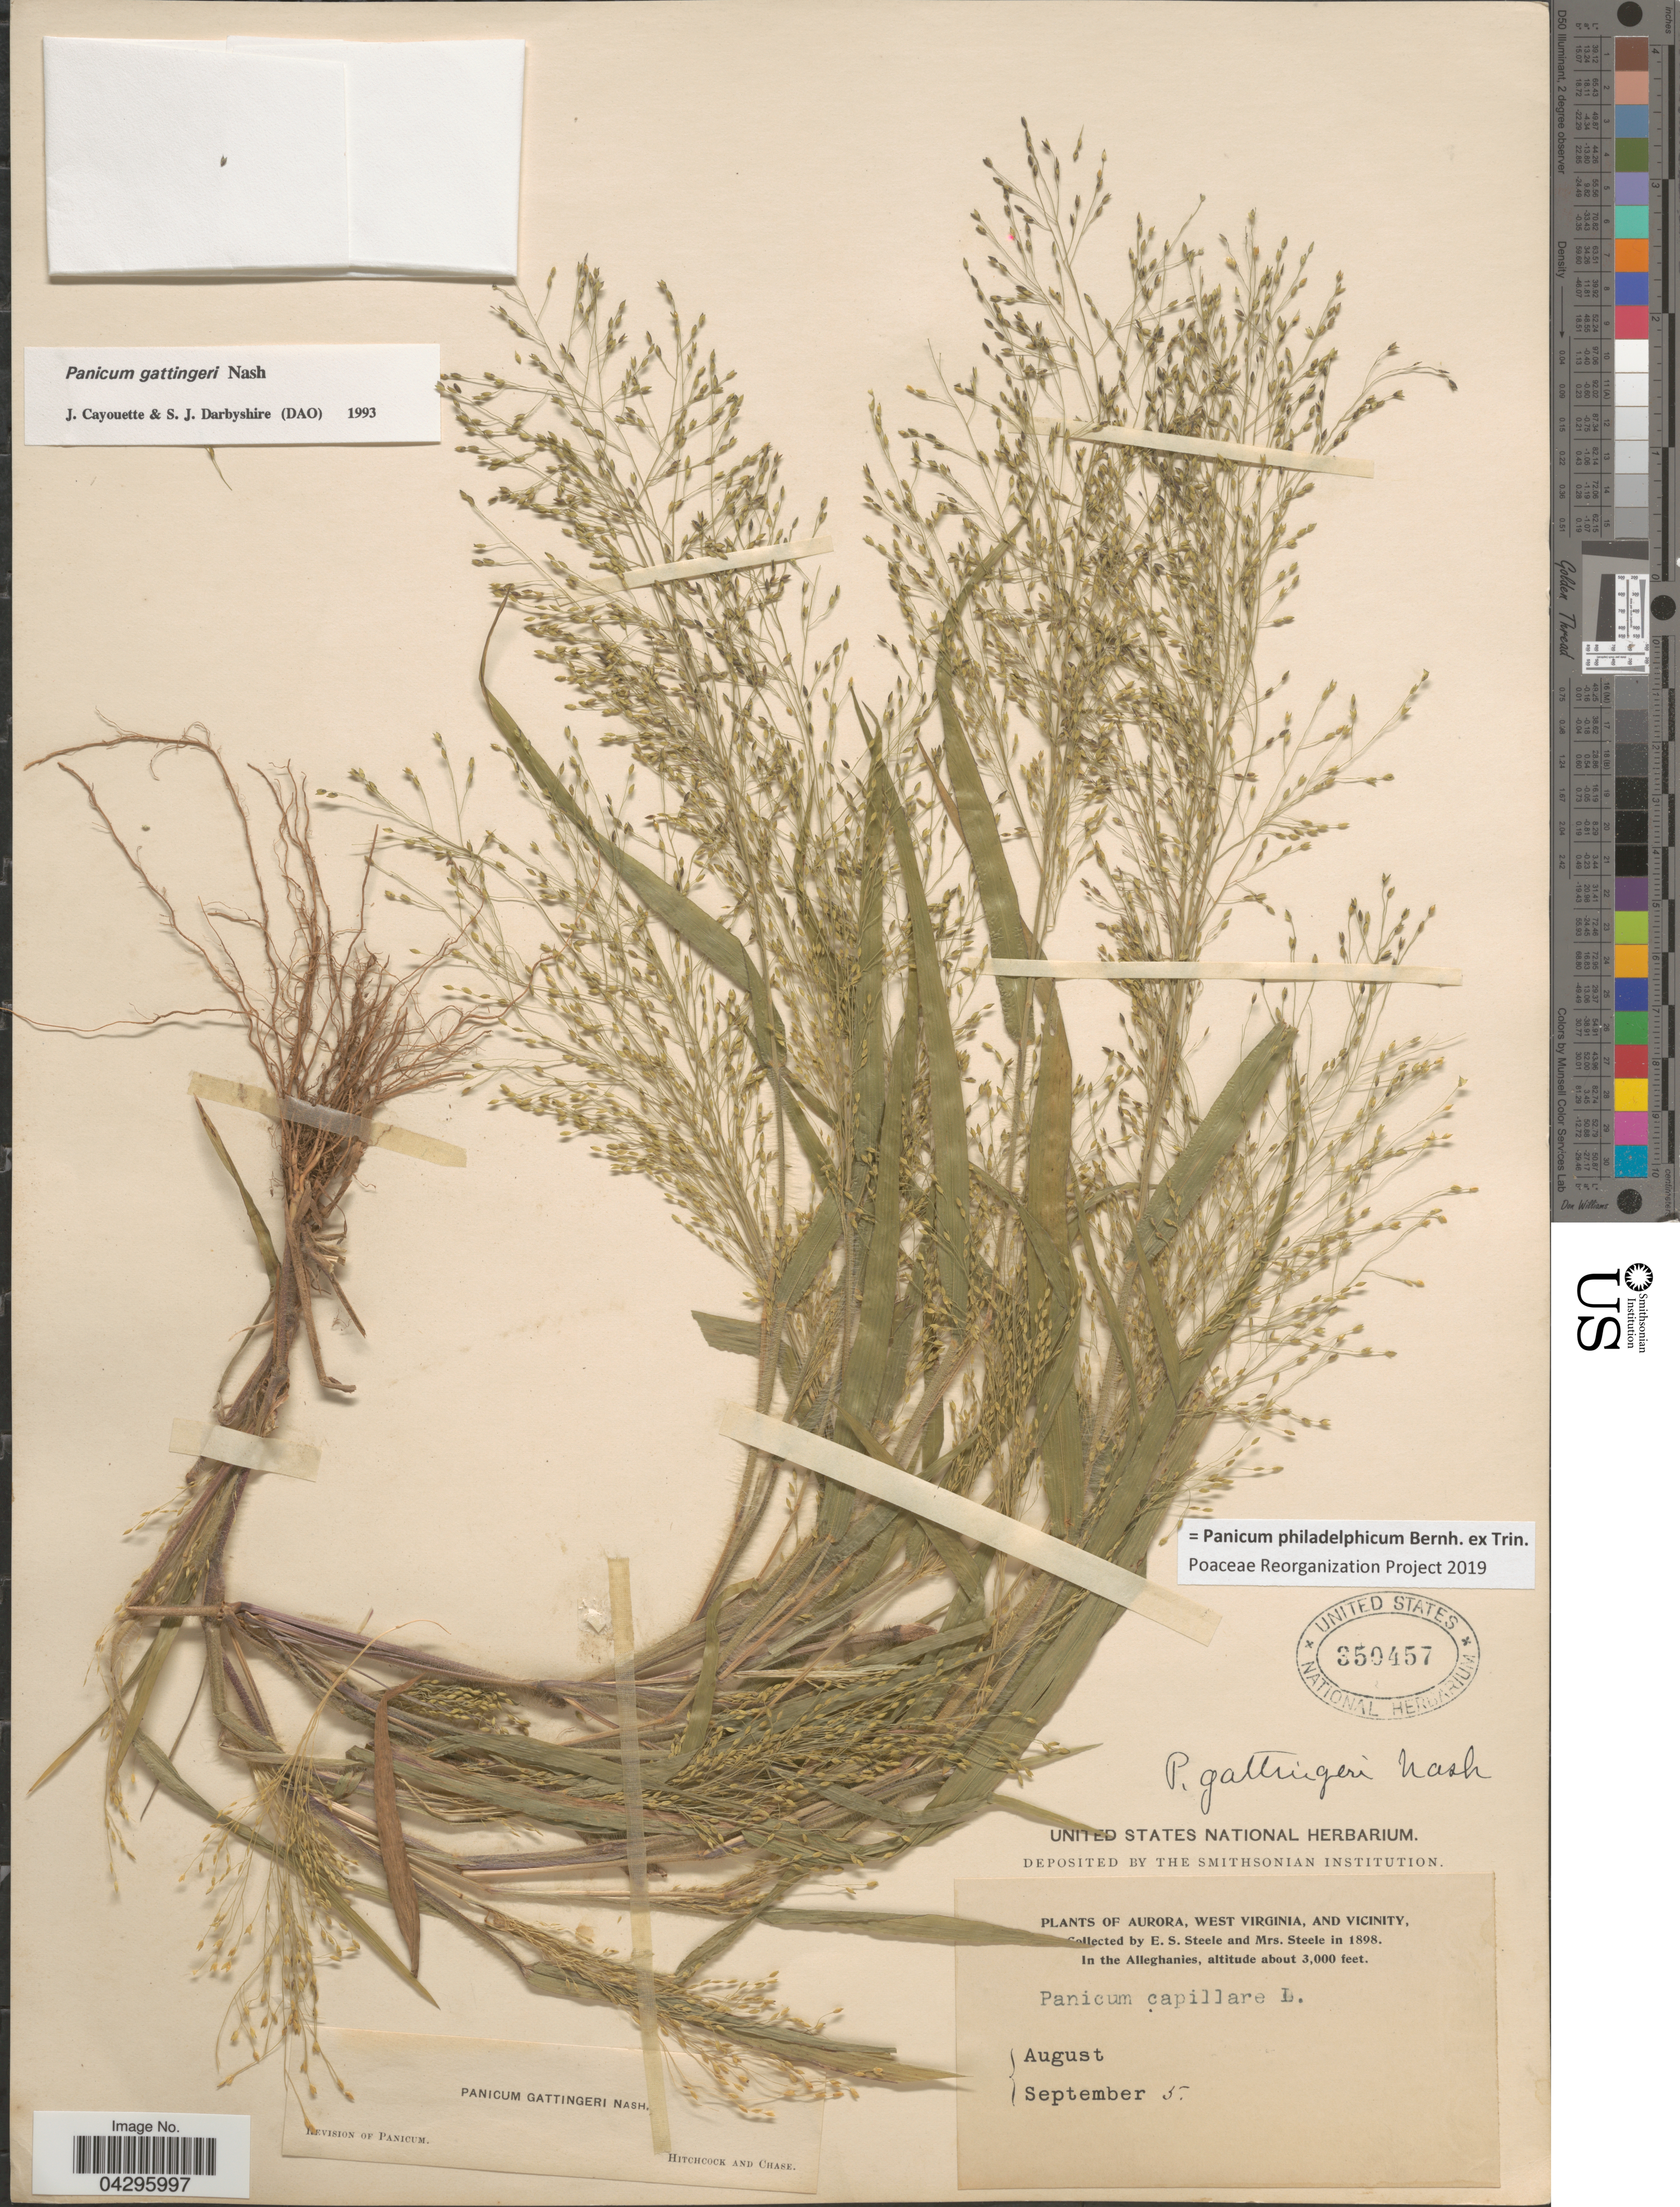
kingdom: Plantae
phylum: Tracheophyta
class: Liliopsida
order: Poales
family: Poaceae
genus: Panicum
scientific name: Panicum philadelphicum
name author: Bernh. ex Trin.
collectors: E. Steele & Mrs. E. S. Steele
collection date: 1898-09-05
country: United States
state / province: West Virginia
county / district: Preston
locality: Aurora, and vicinity. In the Alleghanies.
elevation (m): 914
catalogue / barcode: US 350457